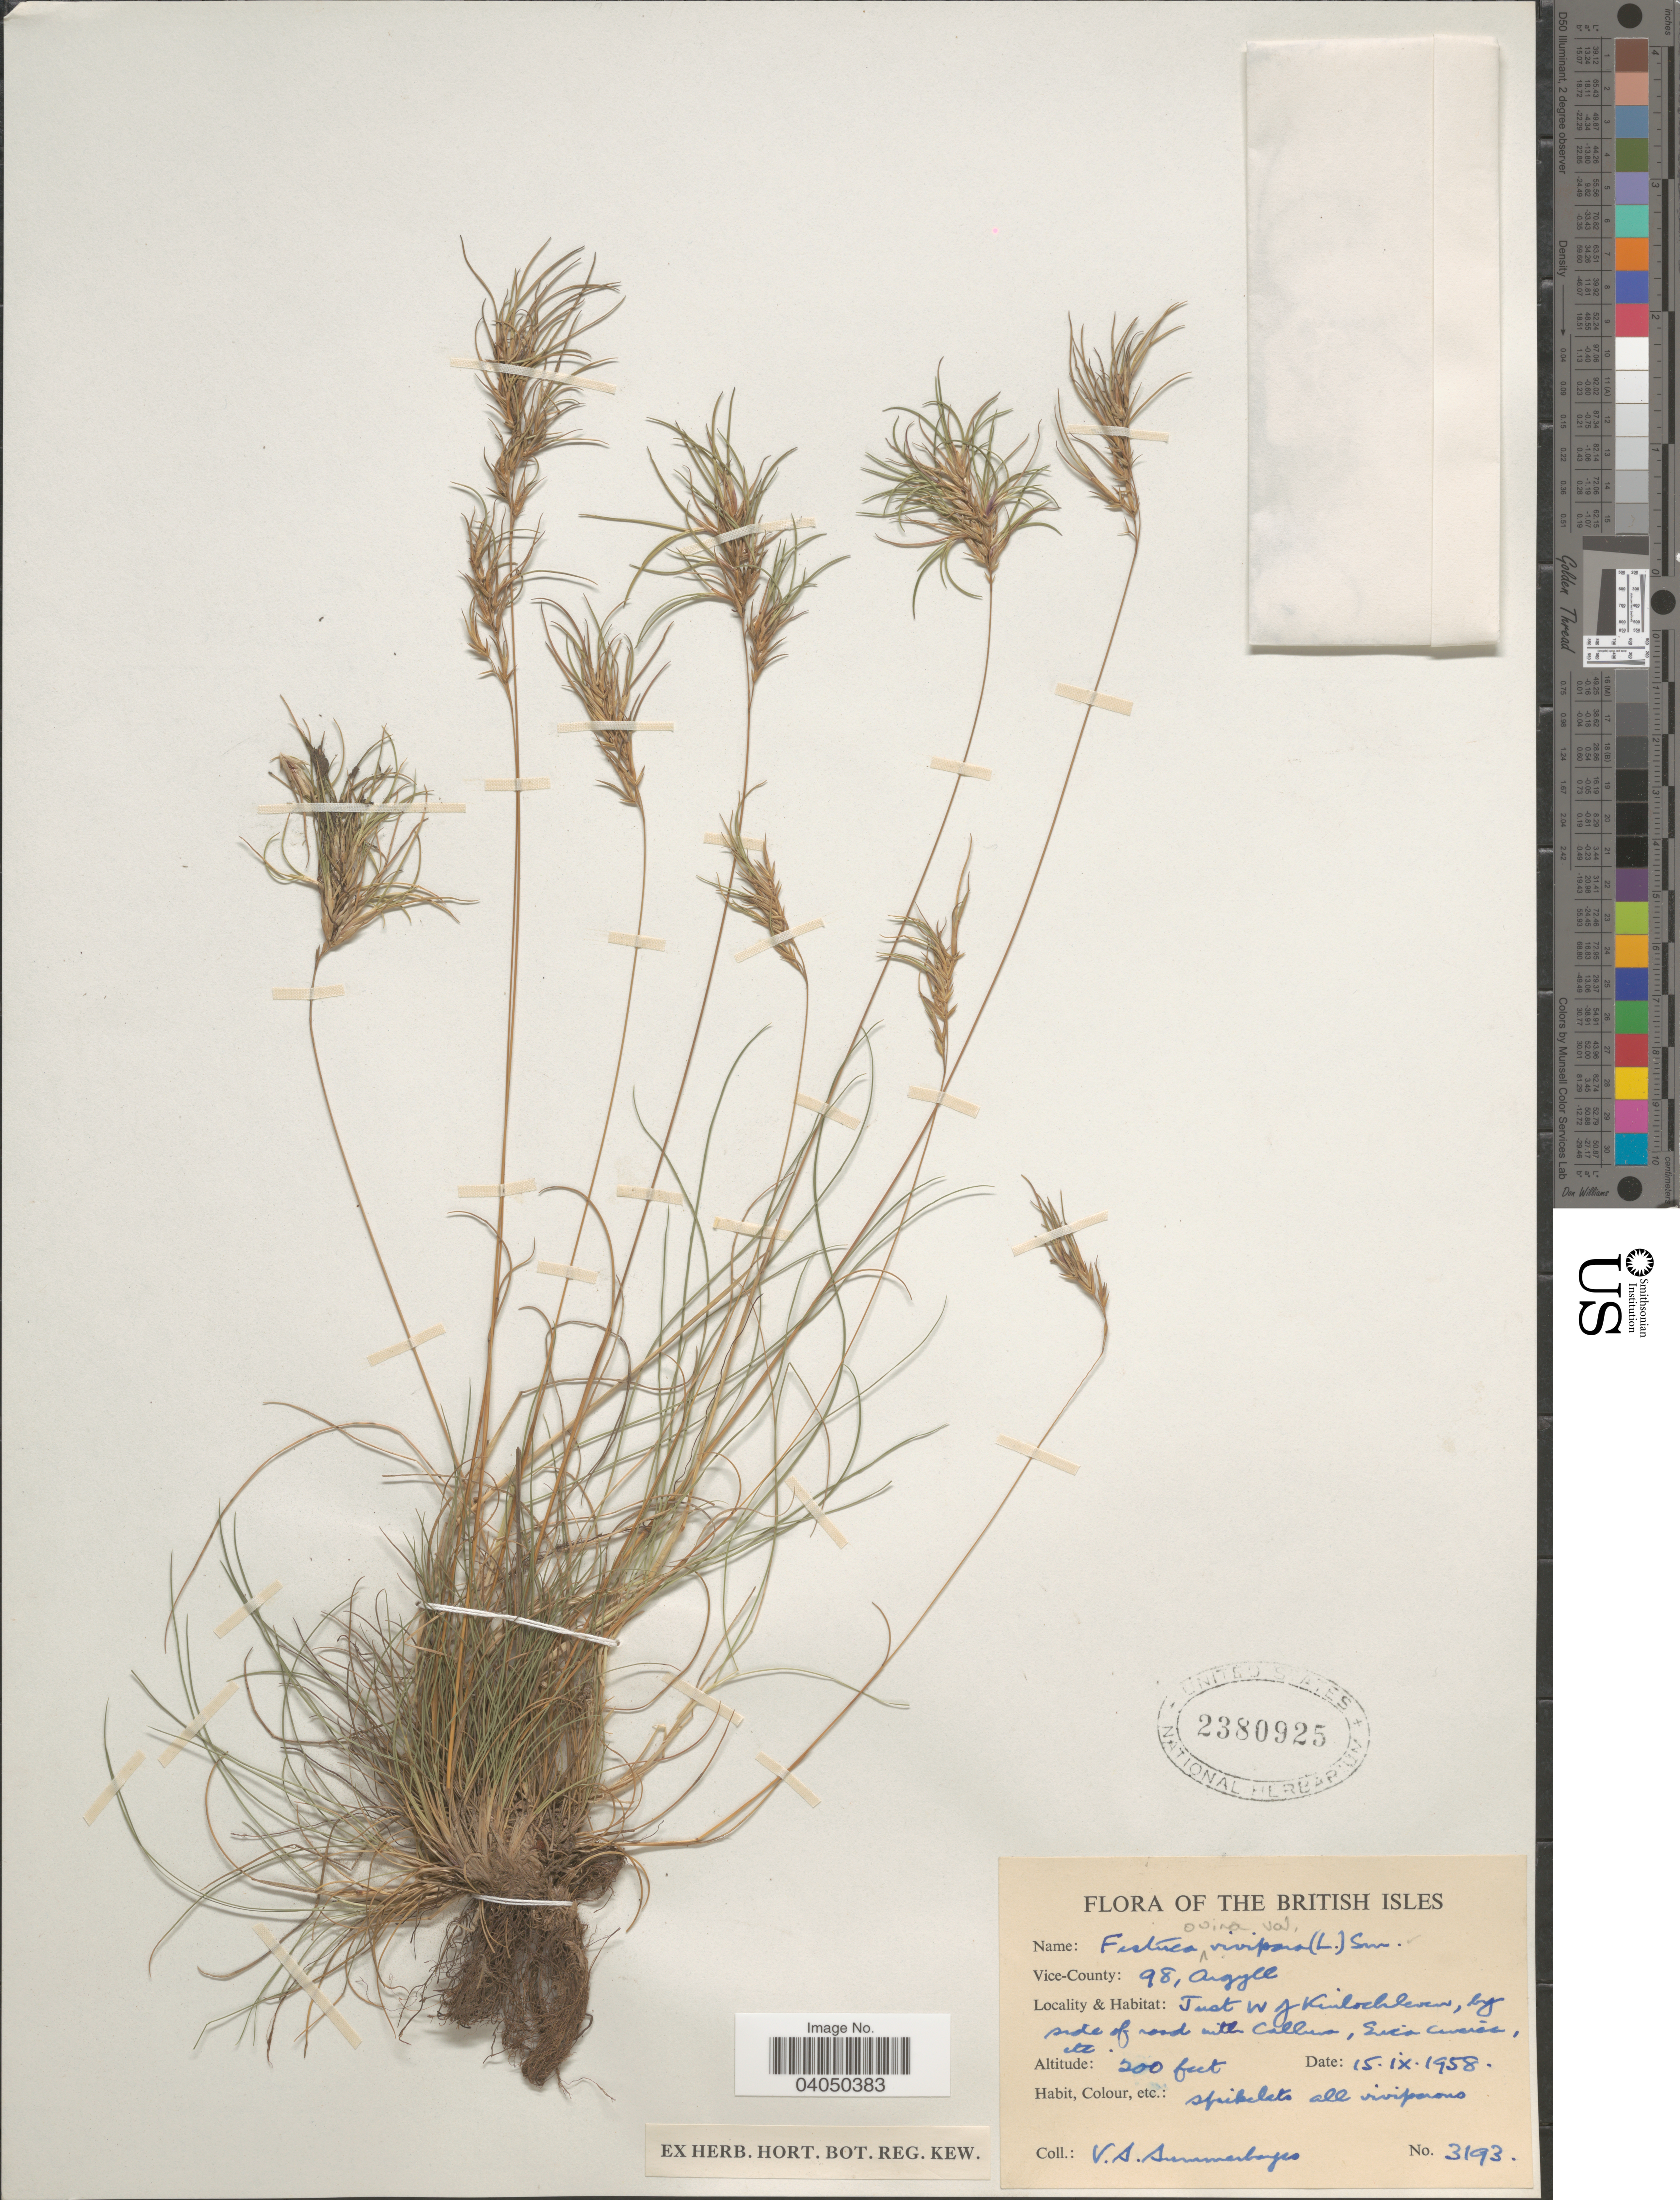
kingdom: Plantae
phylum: Tracheophyta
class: Liliopsida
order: Poales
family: Poaceae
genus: Festuca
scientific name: Festuca vivipara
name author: (L.) Sm.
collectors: V. S. Summerhayes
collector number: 3193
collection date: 1958-09-15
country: United Kingdom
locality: The British Isles. Vice-County: 98, Argyll. Just W of Kinlochleven, by side of road.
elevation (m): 61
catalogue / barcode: US 2380925